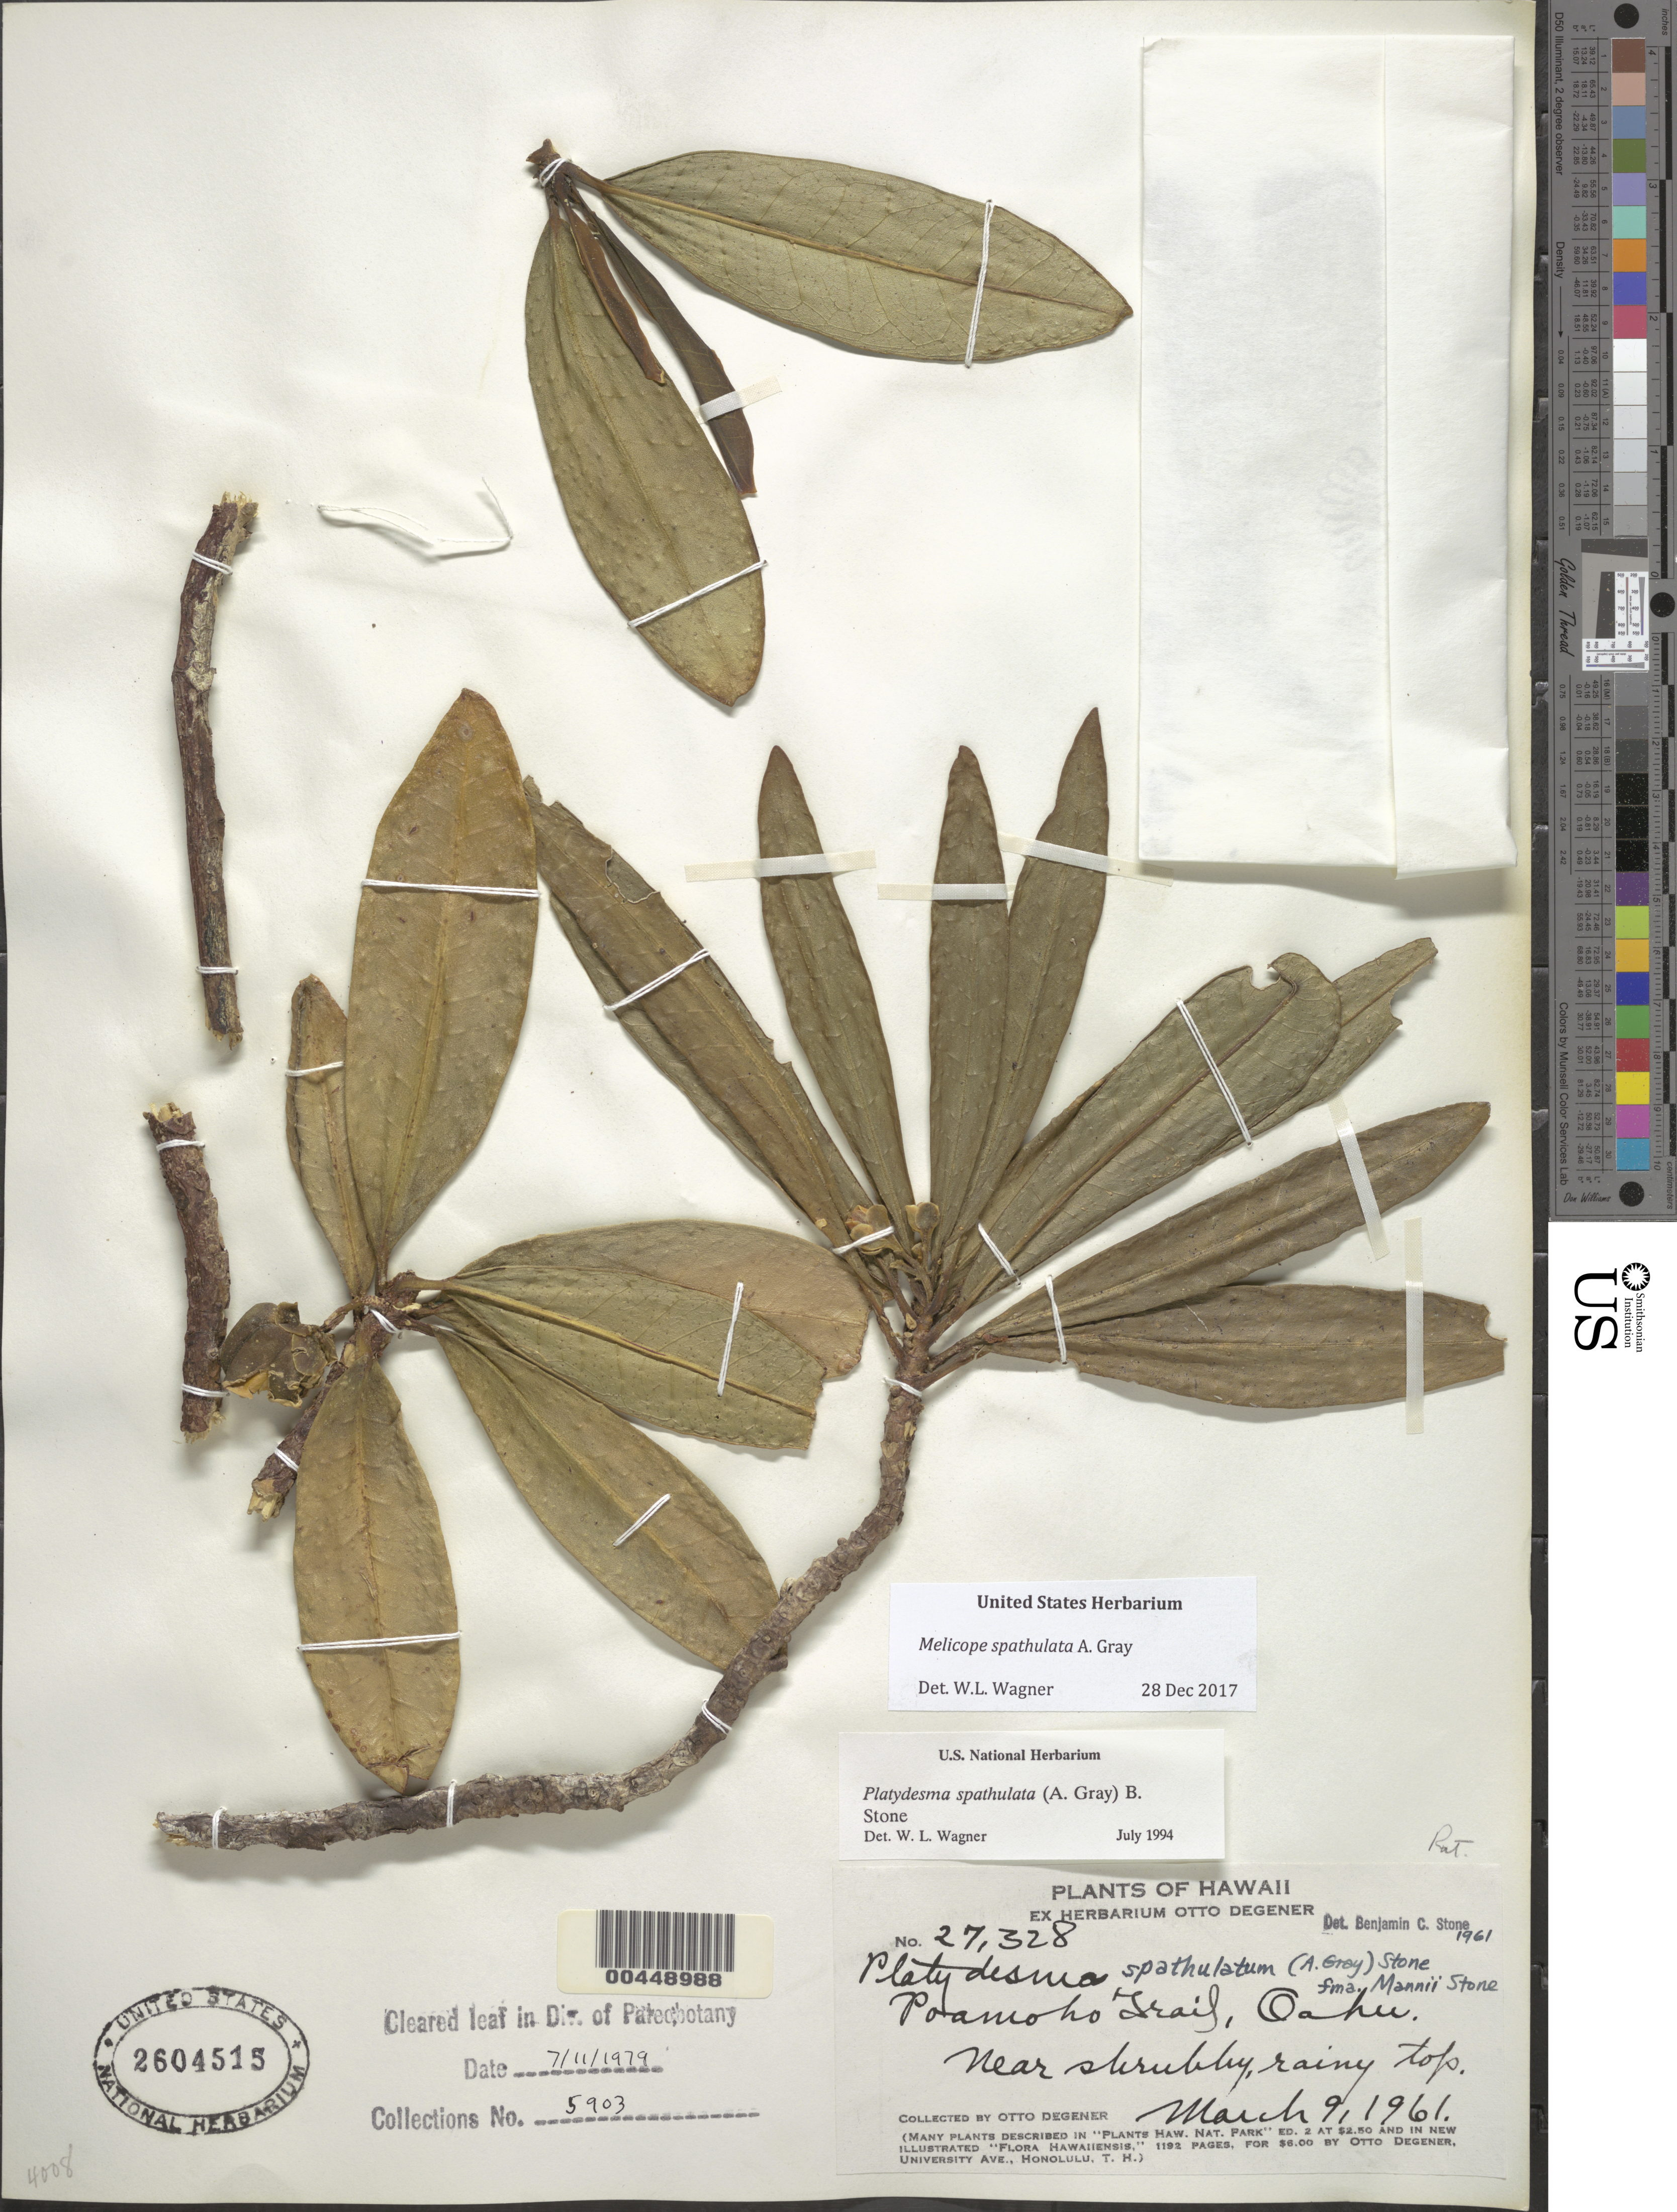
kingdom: Plantae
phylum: Tracheophyta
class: Magnoliopsida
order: Sapindales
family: Rutaceae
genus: Melicope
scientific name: Melicope spathulata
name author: A. Gray in Wilkes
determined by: Wagner, W. L., (BOT), Smithsonian Institution - National Museum of Natural History (UNITED STATES)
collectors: O. Degener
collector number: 27328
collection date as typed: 9 Mar 1961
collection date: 1961-03-09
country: United States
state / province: Hawaii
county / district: Honolulu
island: Oahu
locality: Poamoho Trail, near top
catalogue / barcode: US 2604515